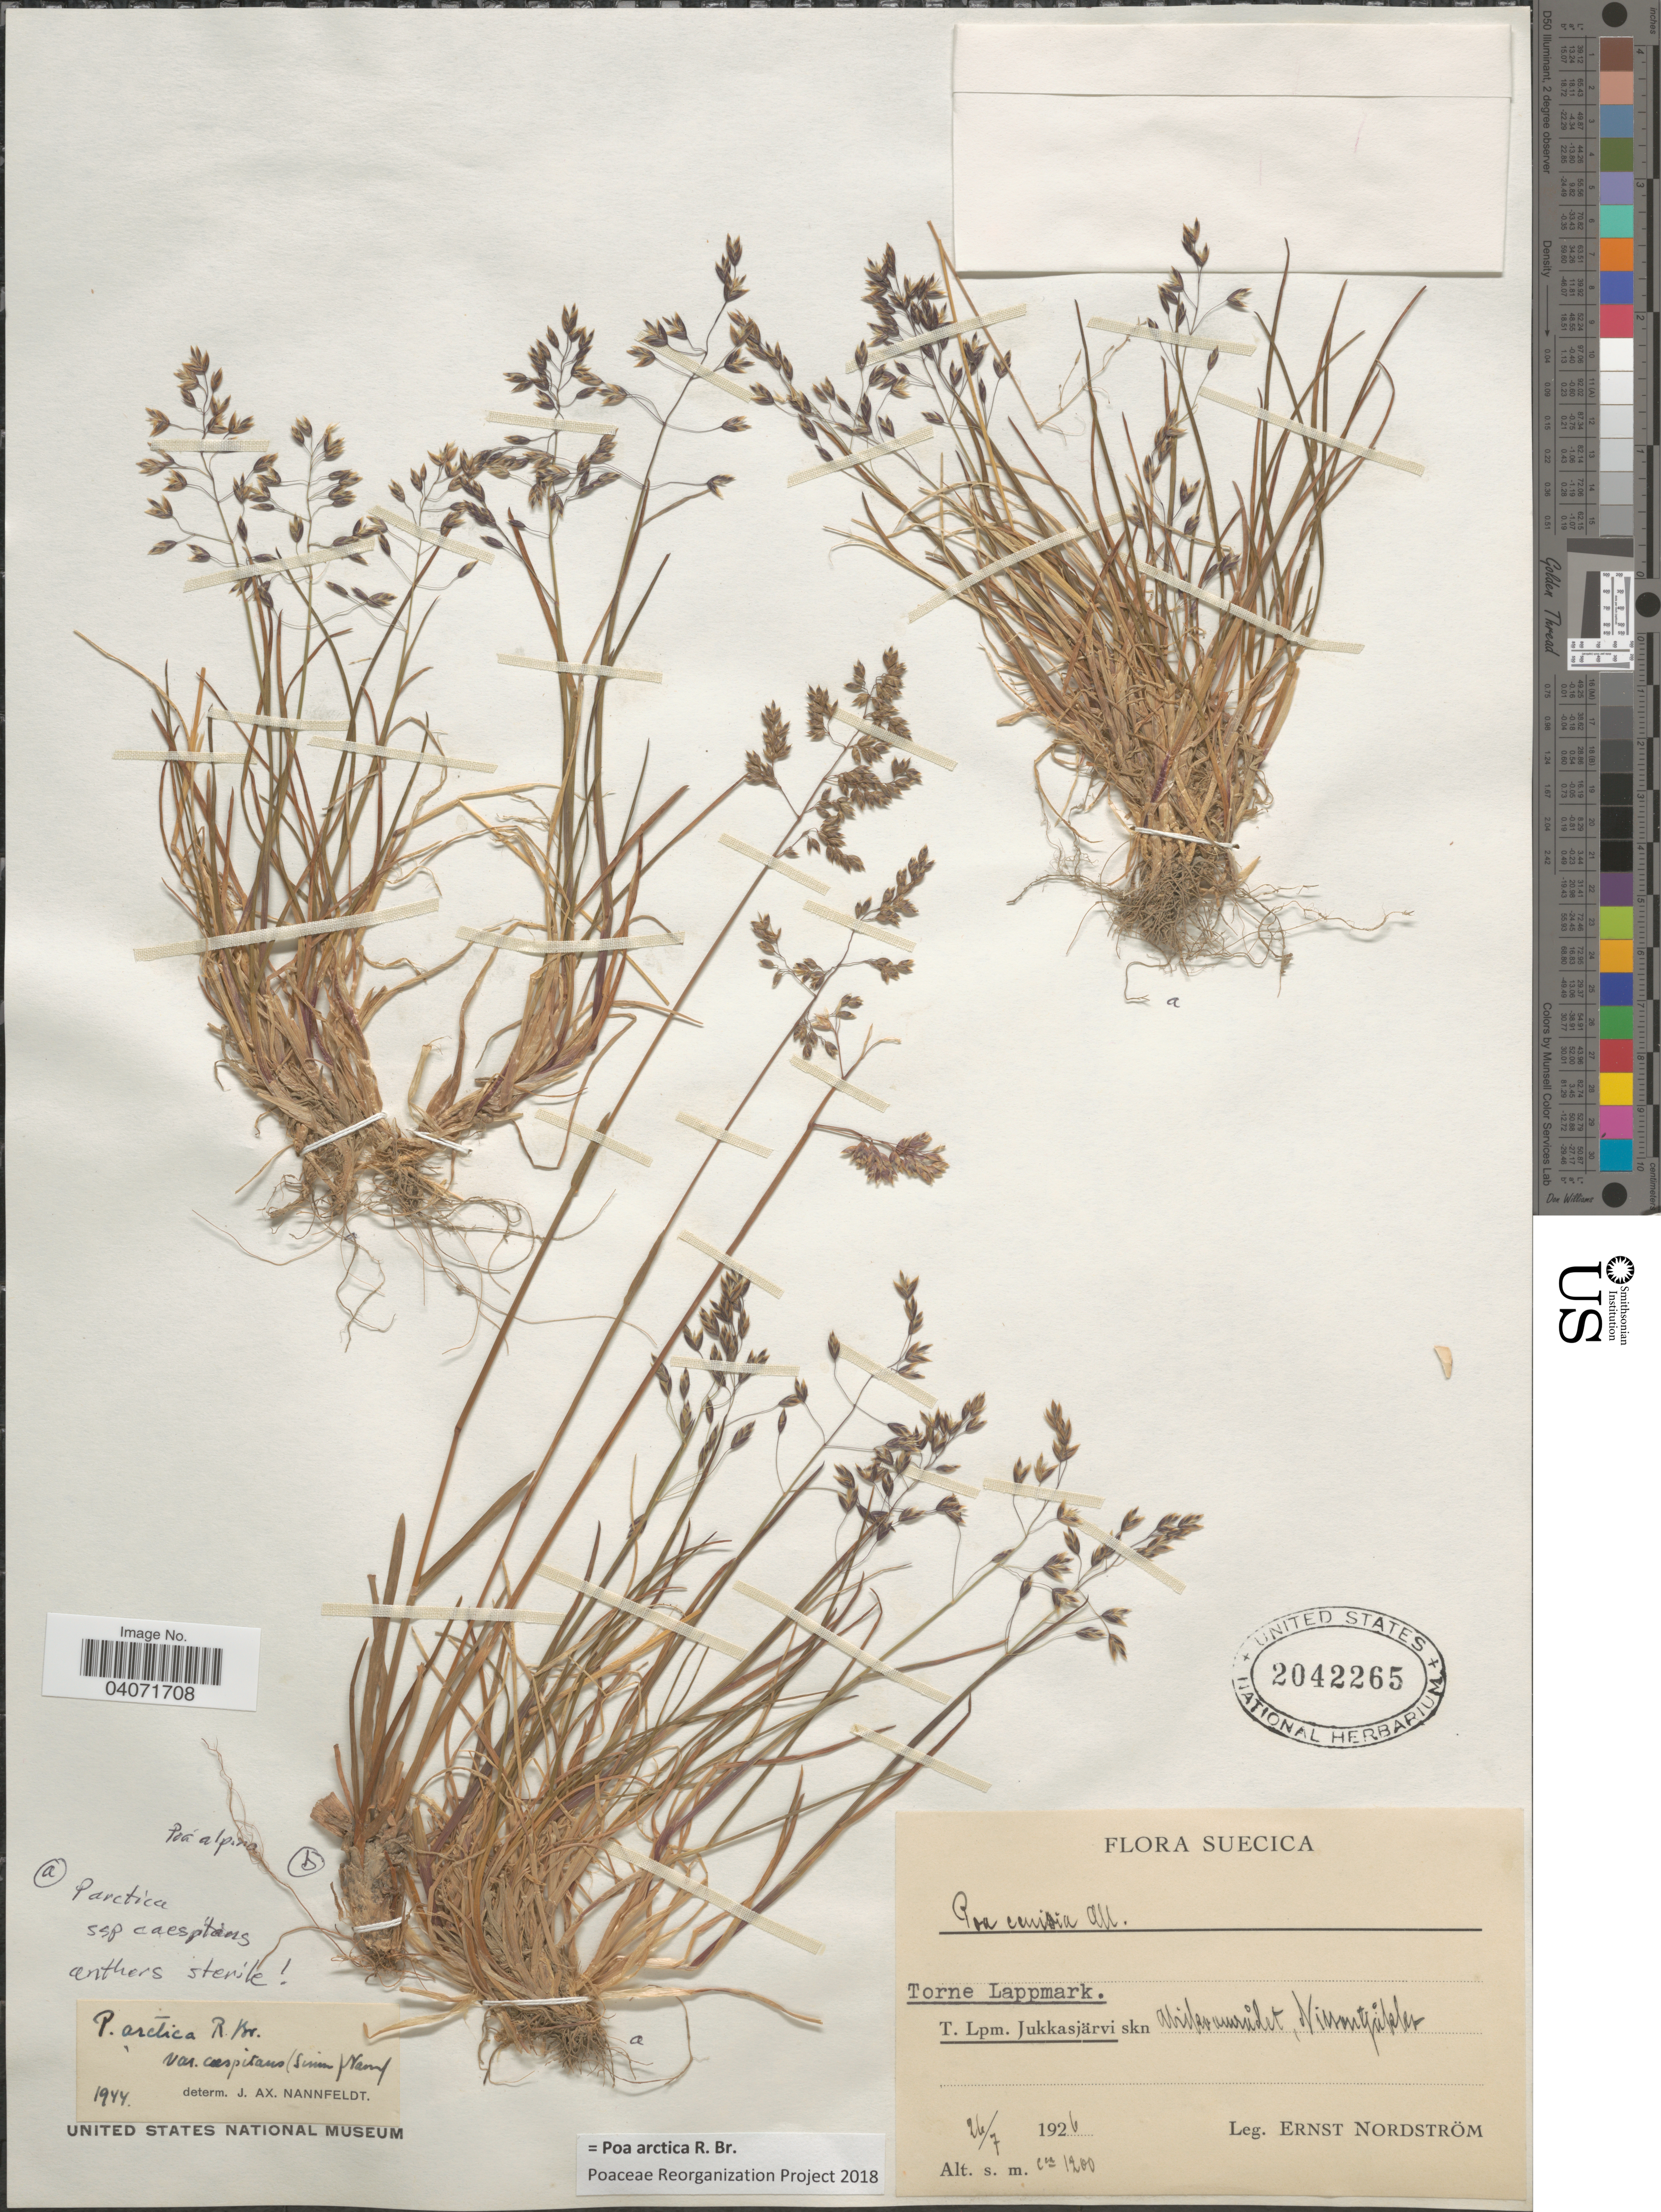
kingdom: Plantae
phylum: Tracheophyta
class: Liliopsida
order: Poales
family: Poaceae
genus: Poa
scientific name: Poa arctica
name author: R. Br.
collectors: E. Nordström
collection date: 1926-07-26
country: Sweden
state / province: Norrbotten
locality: Suecica. Torne Lappmark. Jukkasjärvi skn [illegible text].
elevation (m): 1200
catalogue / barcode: US 2042265